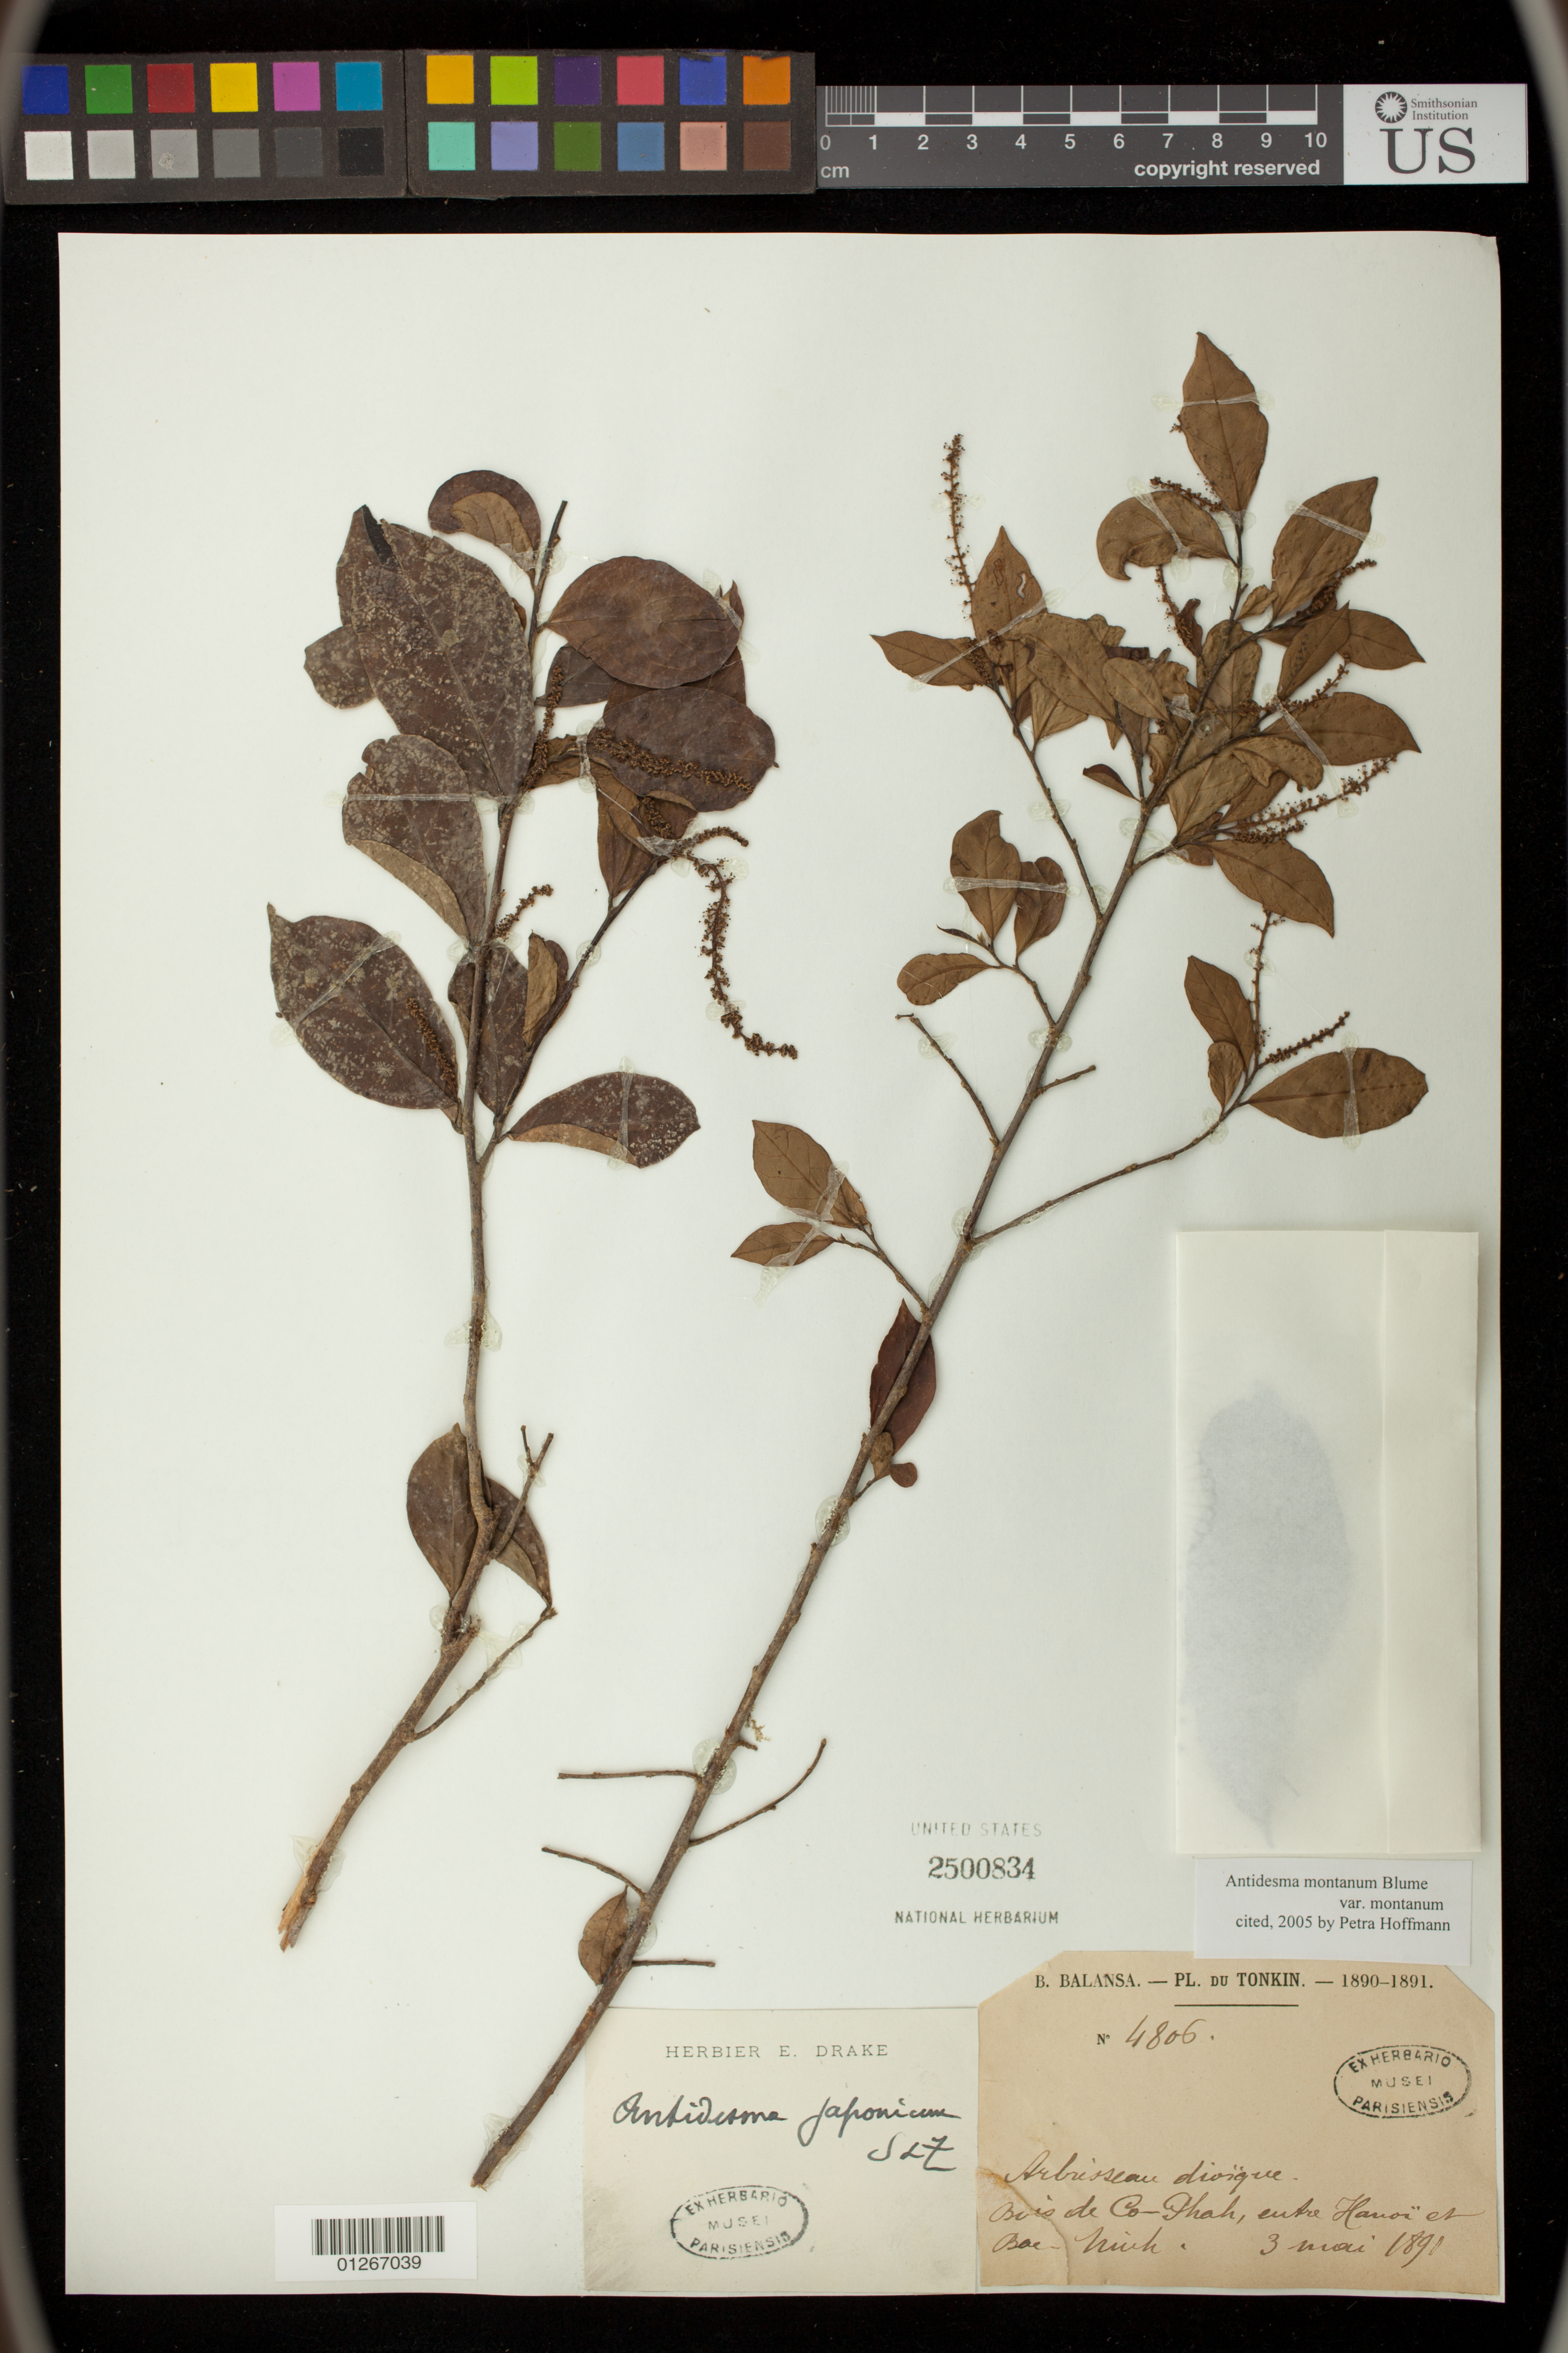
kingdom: Plantae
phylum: Tracheophyta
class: Magnoliopsida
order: Malpighiales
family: Phyllanthaceae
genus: Antidesma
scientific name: Antidesma montanum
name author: Blume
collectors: B. Balansa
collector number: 4806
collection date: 1891-05-03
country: Vietnam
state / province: Tonkin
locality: Bois de Co - Phah, entre Hanoi et Bac Ninh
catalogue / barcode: US 2500834